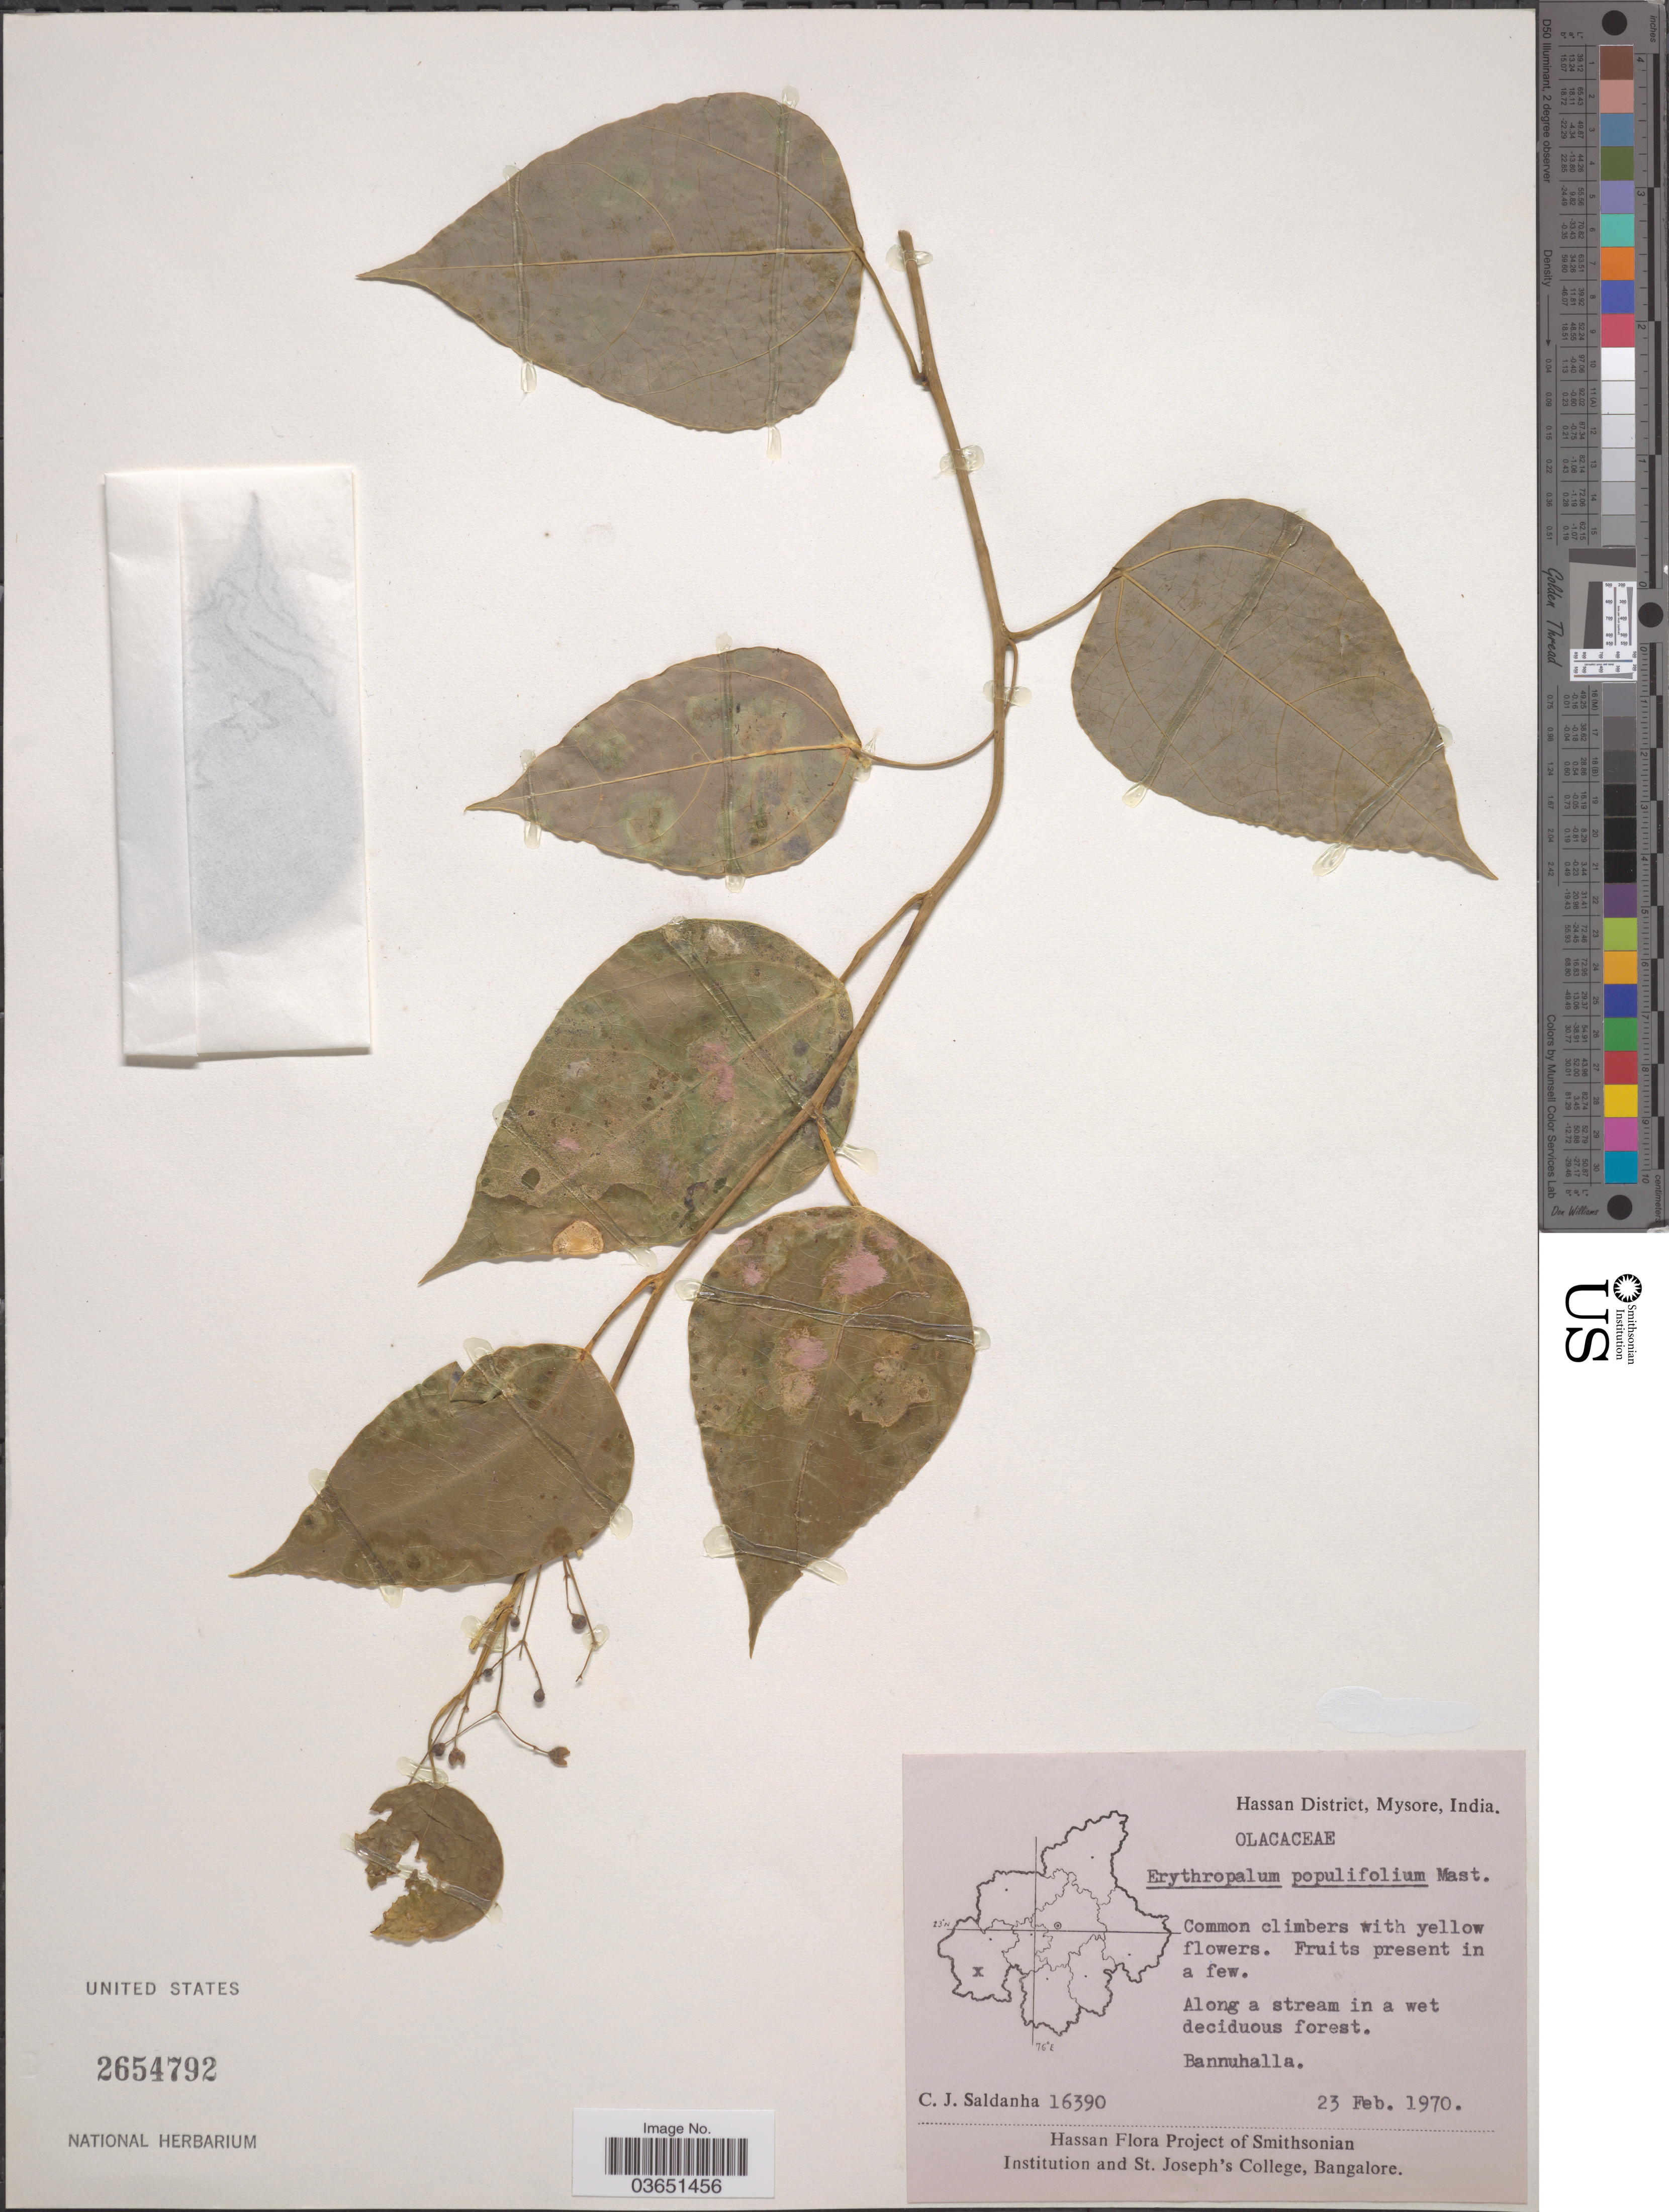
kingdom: Plantae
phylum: Tracheophyta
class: Magnoliopsida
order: Santalales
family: Erythropalaceae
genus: Erythropalum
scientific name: Erythropalum scandens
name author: Blume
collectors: C. J. Saldanha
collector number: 16390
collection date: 1970-02-23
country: India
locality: Hassan District, Mysore. Bannuhalla.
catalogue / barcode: US 2654792